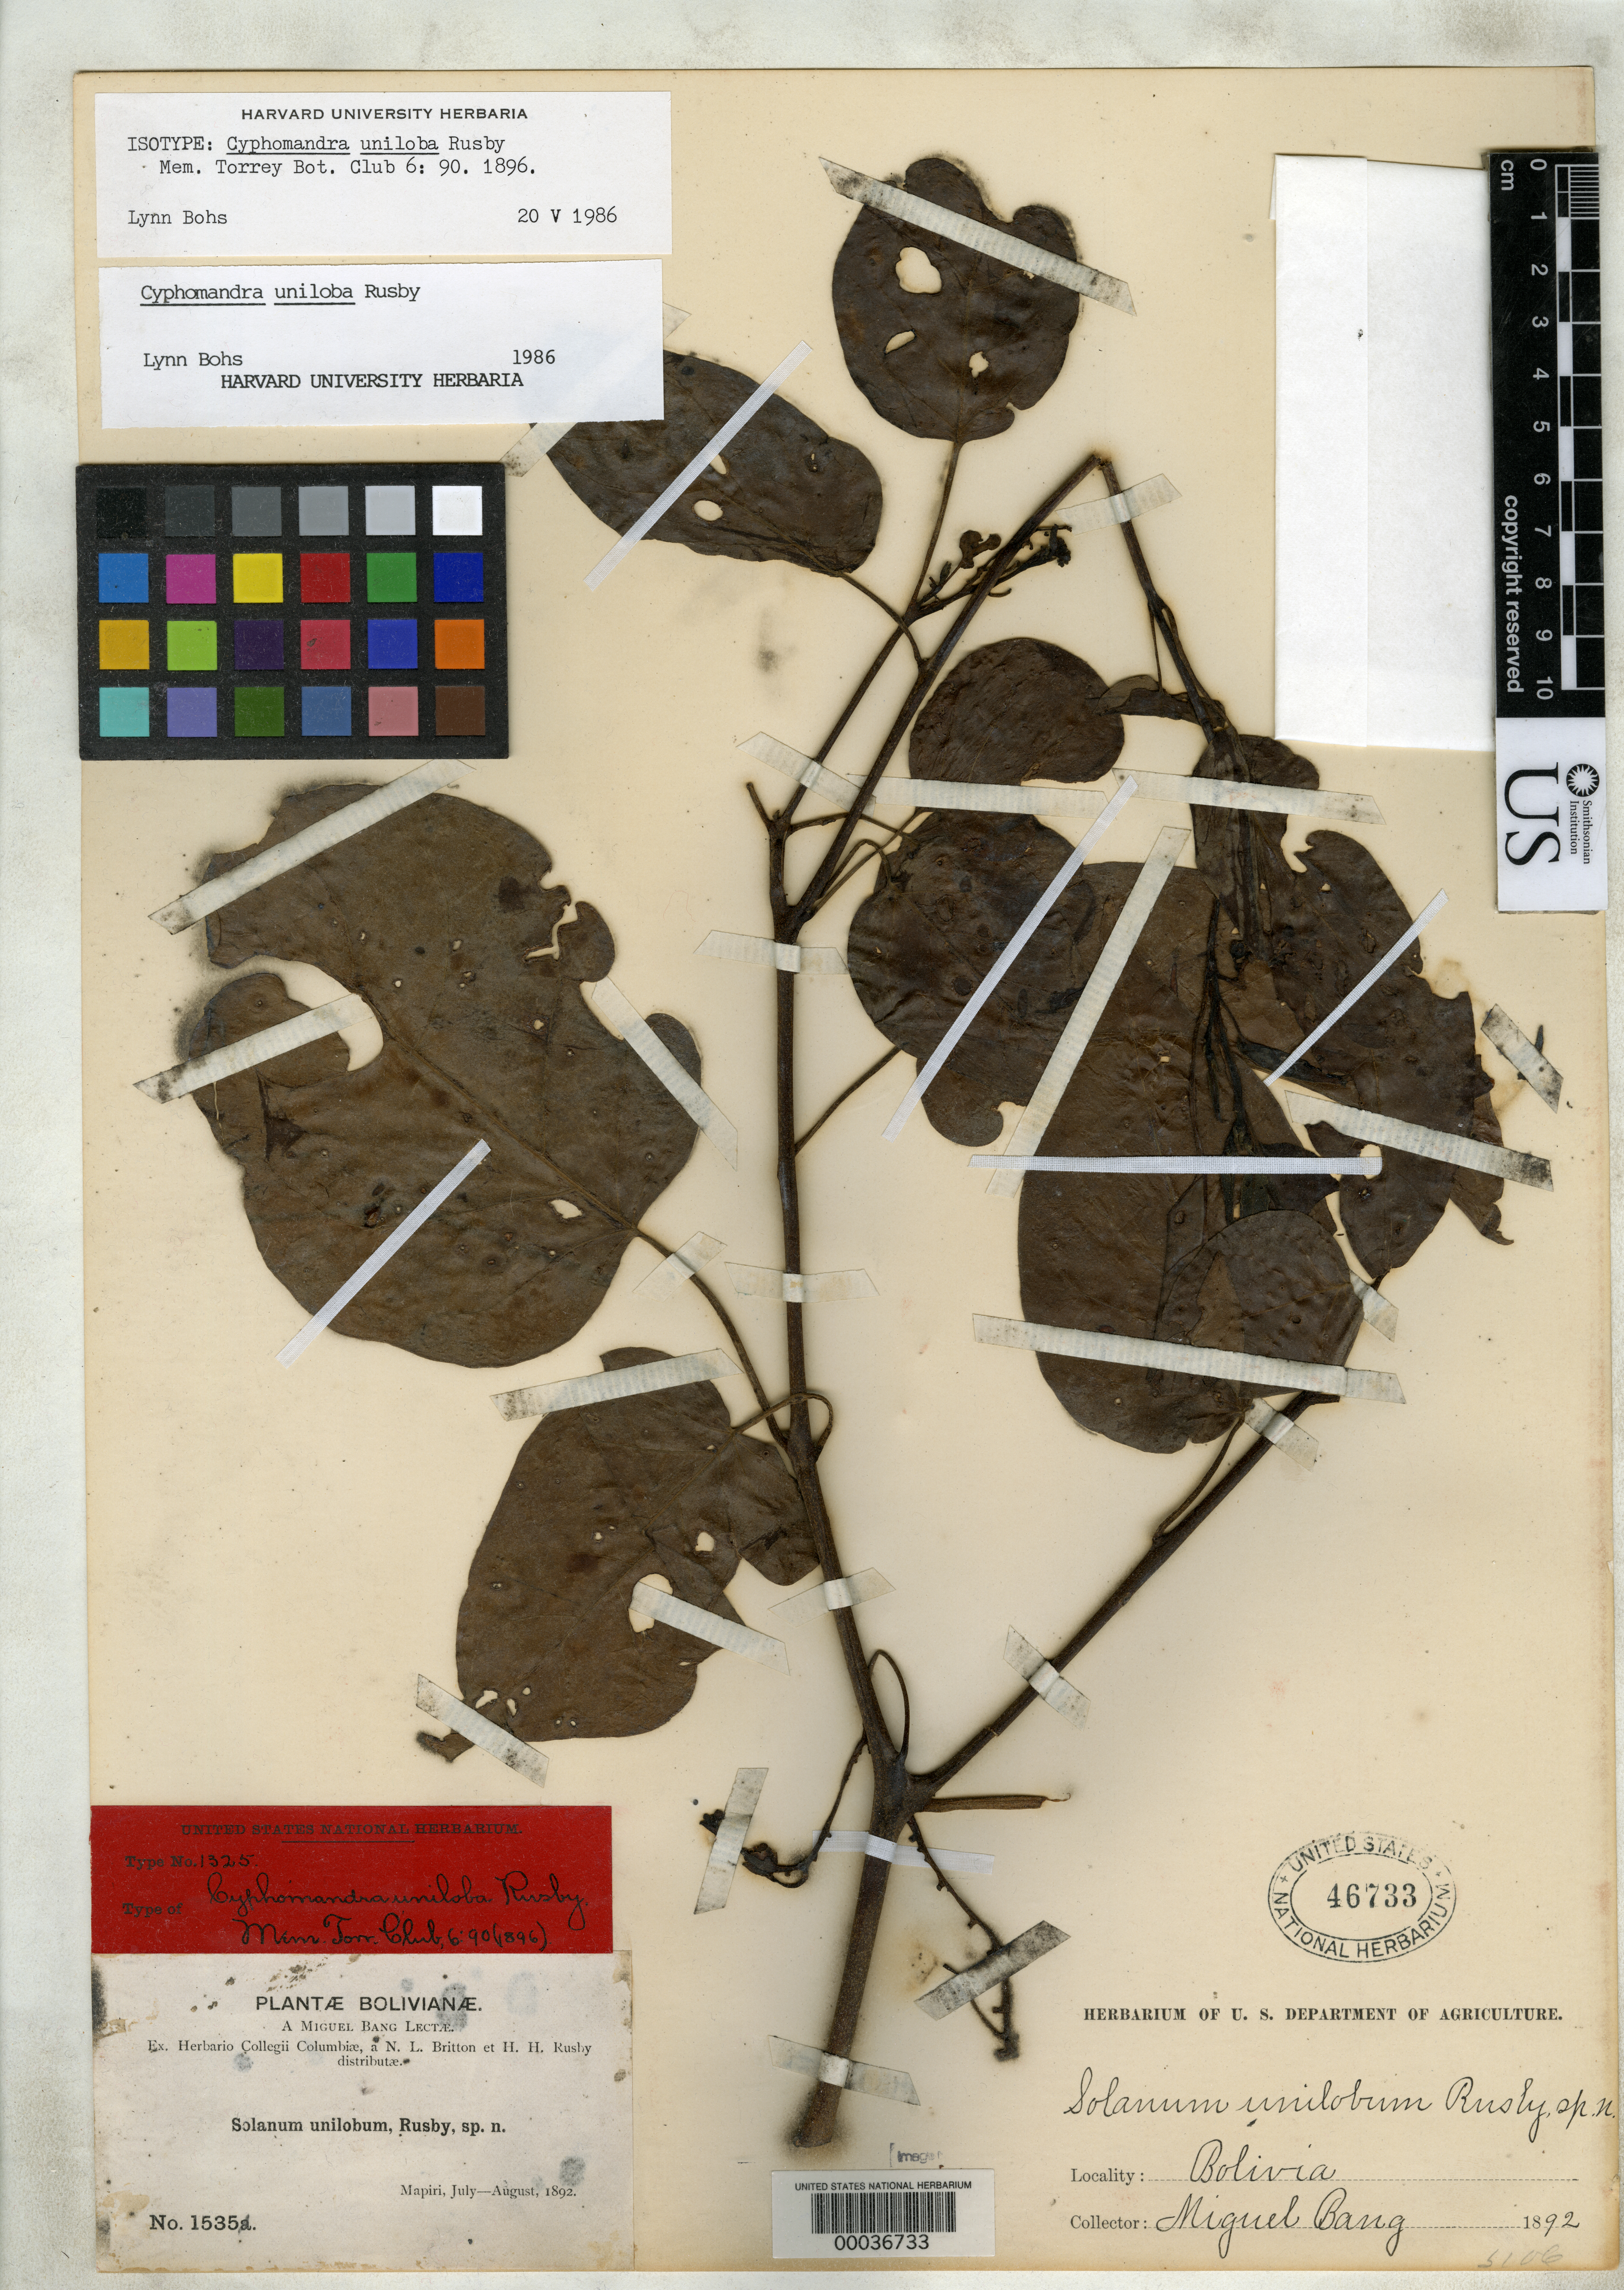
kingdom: Plantae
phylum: Tracheophyta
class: Magnoliopsida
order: Solanales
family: Solanaceae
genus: Cyphomandra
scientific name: Cyphomandra uniloba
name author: Rusby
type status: Isotype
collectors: M. Bang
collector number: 1535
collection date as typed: Jul 1892 to -- Aug 1892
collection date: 1892-07/1892-08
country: Bolivia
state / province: La Paz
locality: Mapiri.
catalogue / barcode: US 46733